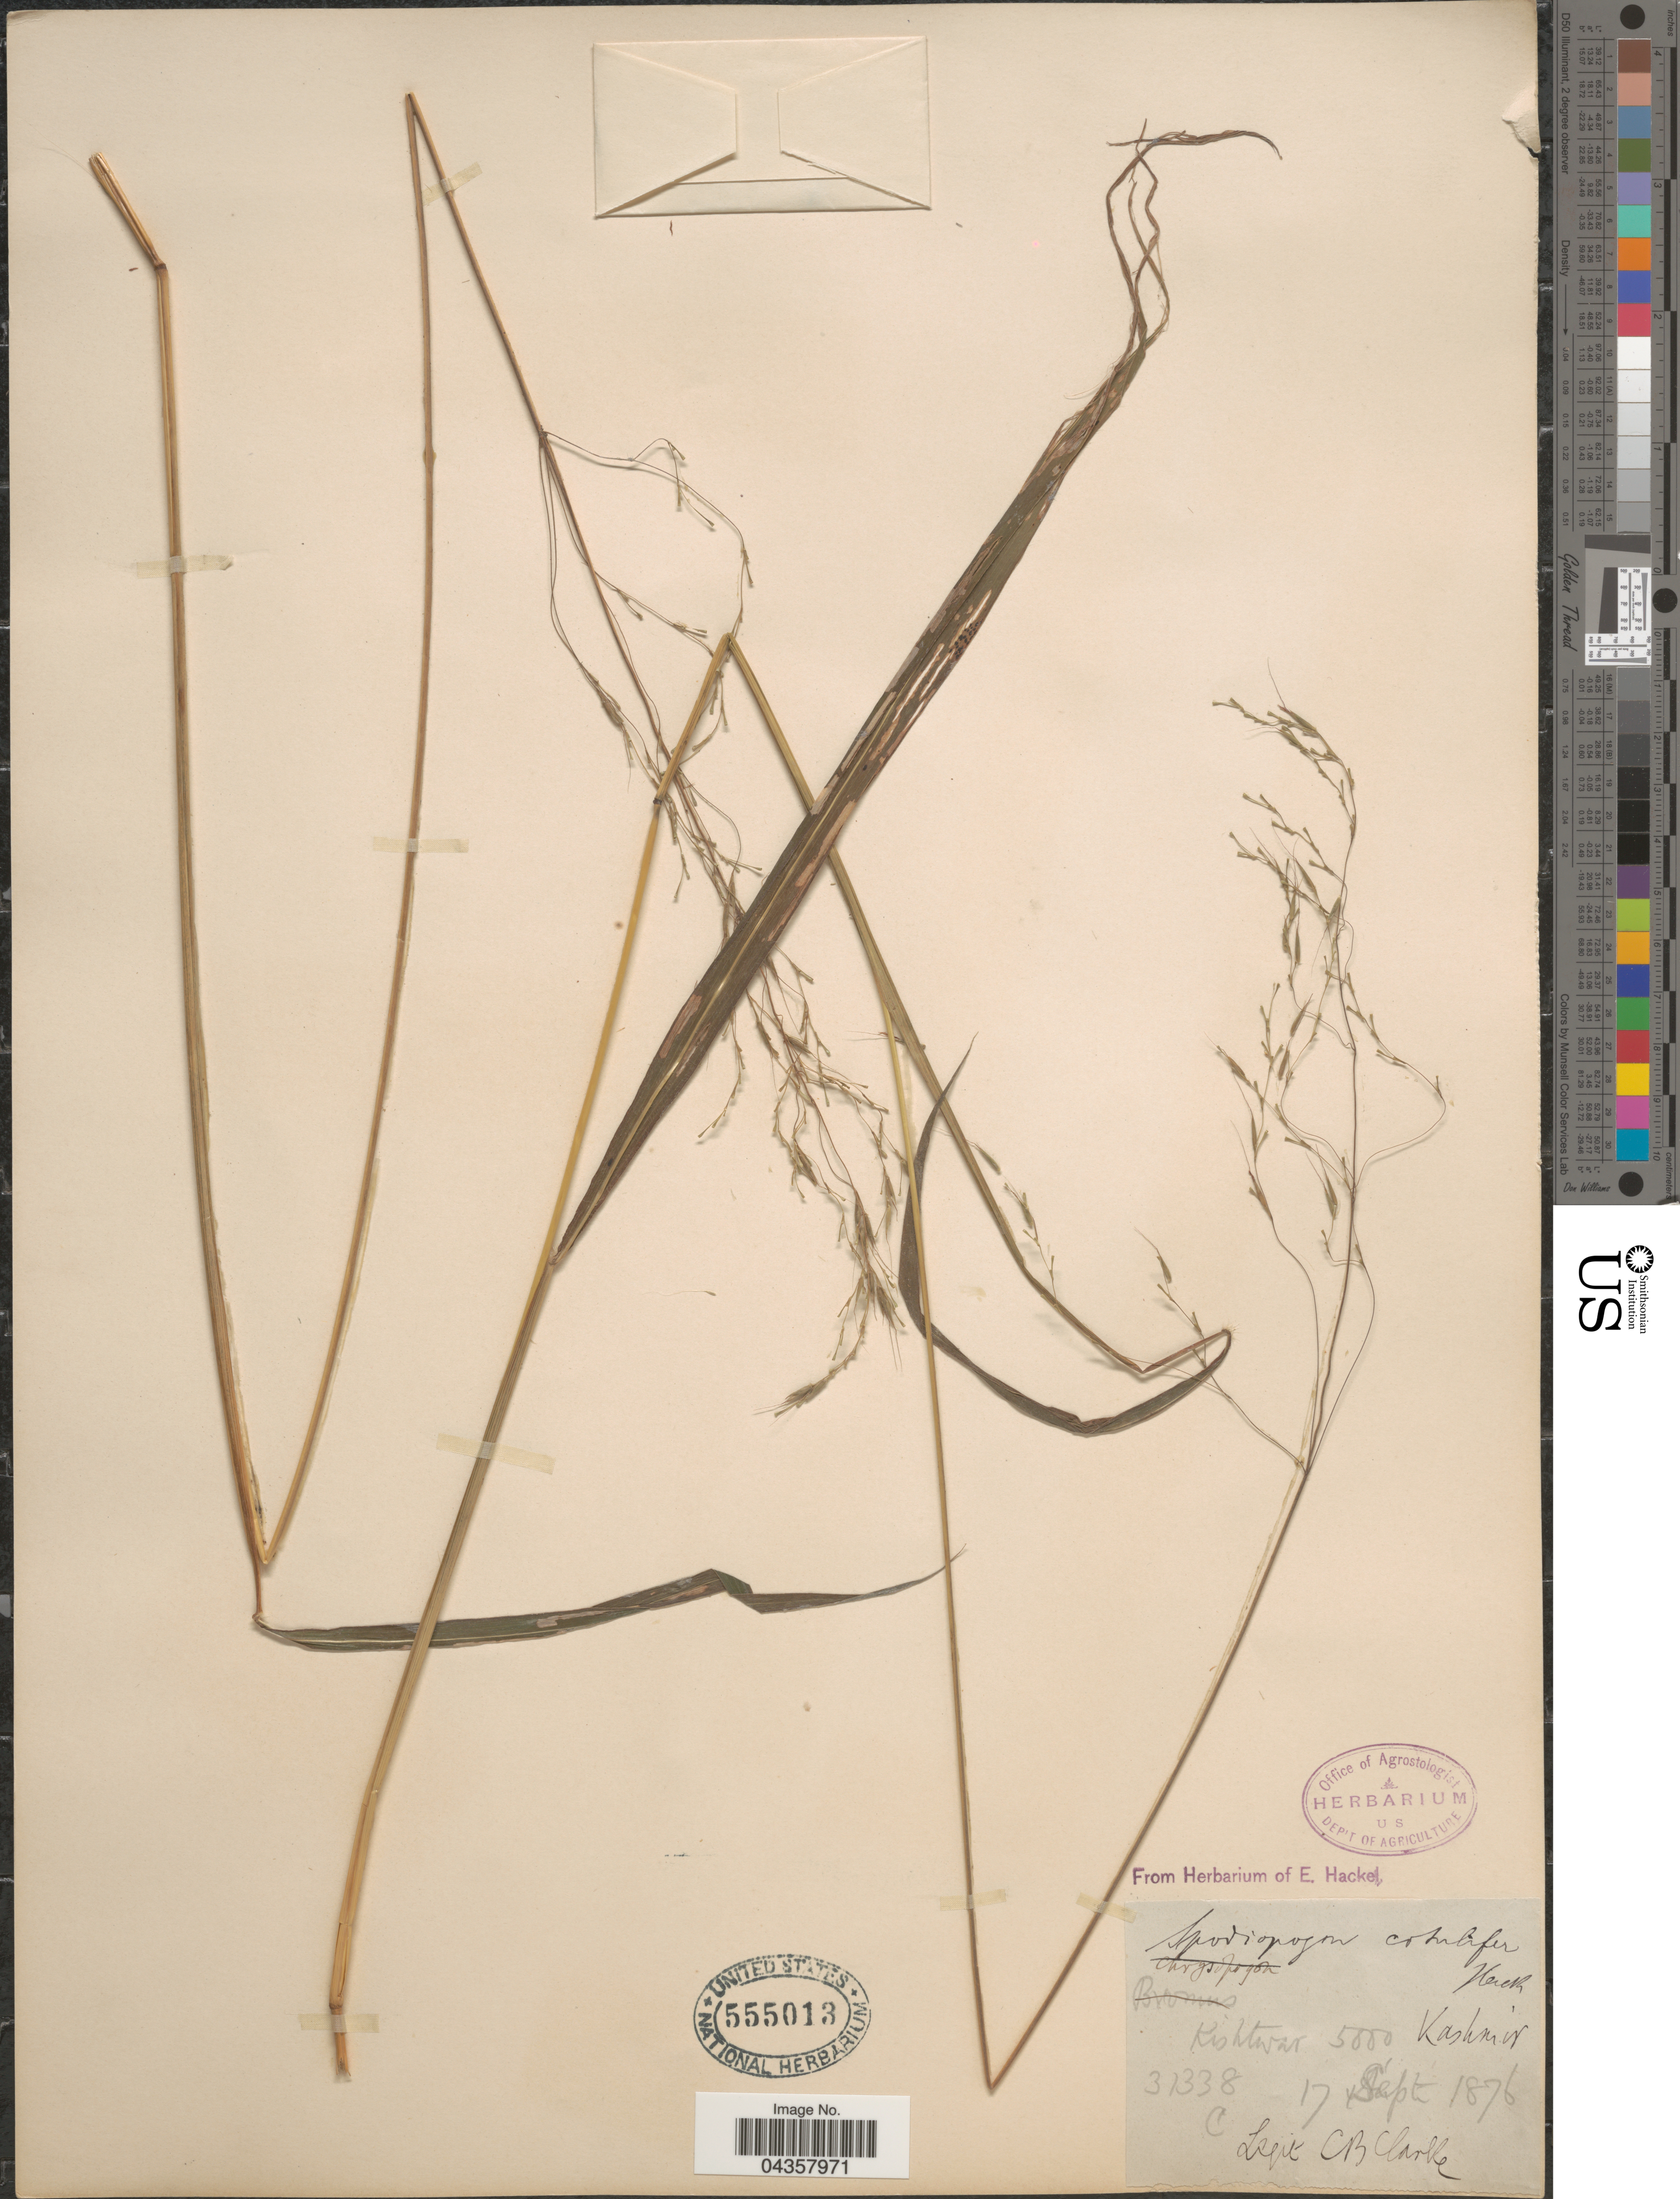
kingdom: Plantae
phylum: Tracheophyta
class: Liliopsida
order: Poales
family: Poaceae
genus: Spodiopogon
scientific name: Spodiopogon cotulifer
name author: (Thunb.) Hack.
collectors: C. B. Clarke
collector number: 31338C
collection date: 1876-09-17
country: India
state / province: Jammu and Kashmir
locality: Kishtwar Kashmir.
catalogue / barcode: US 555013